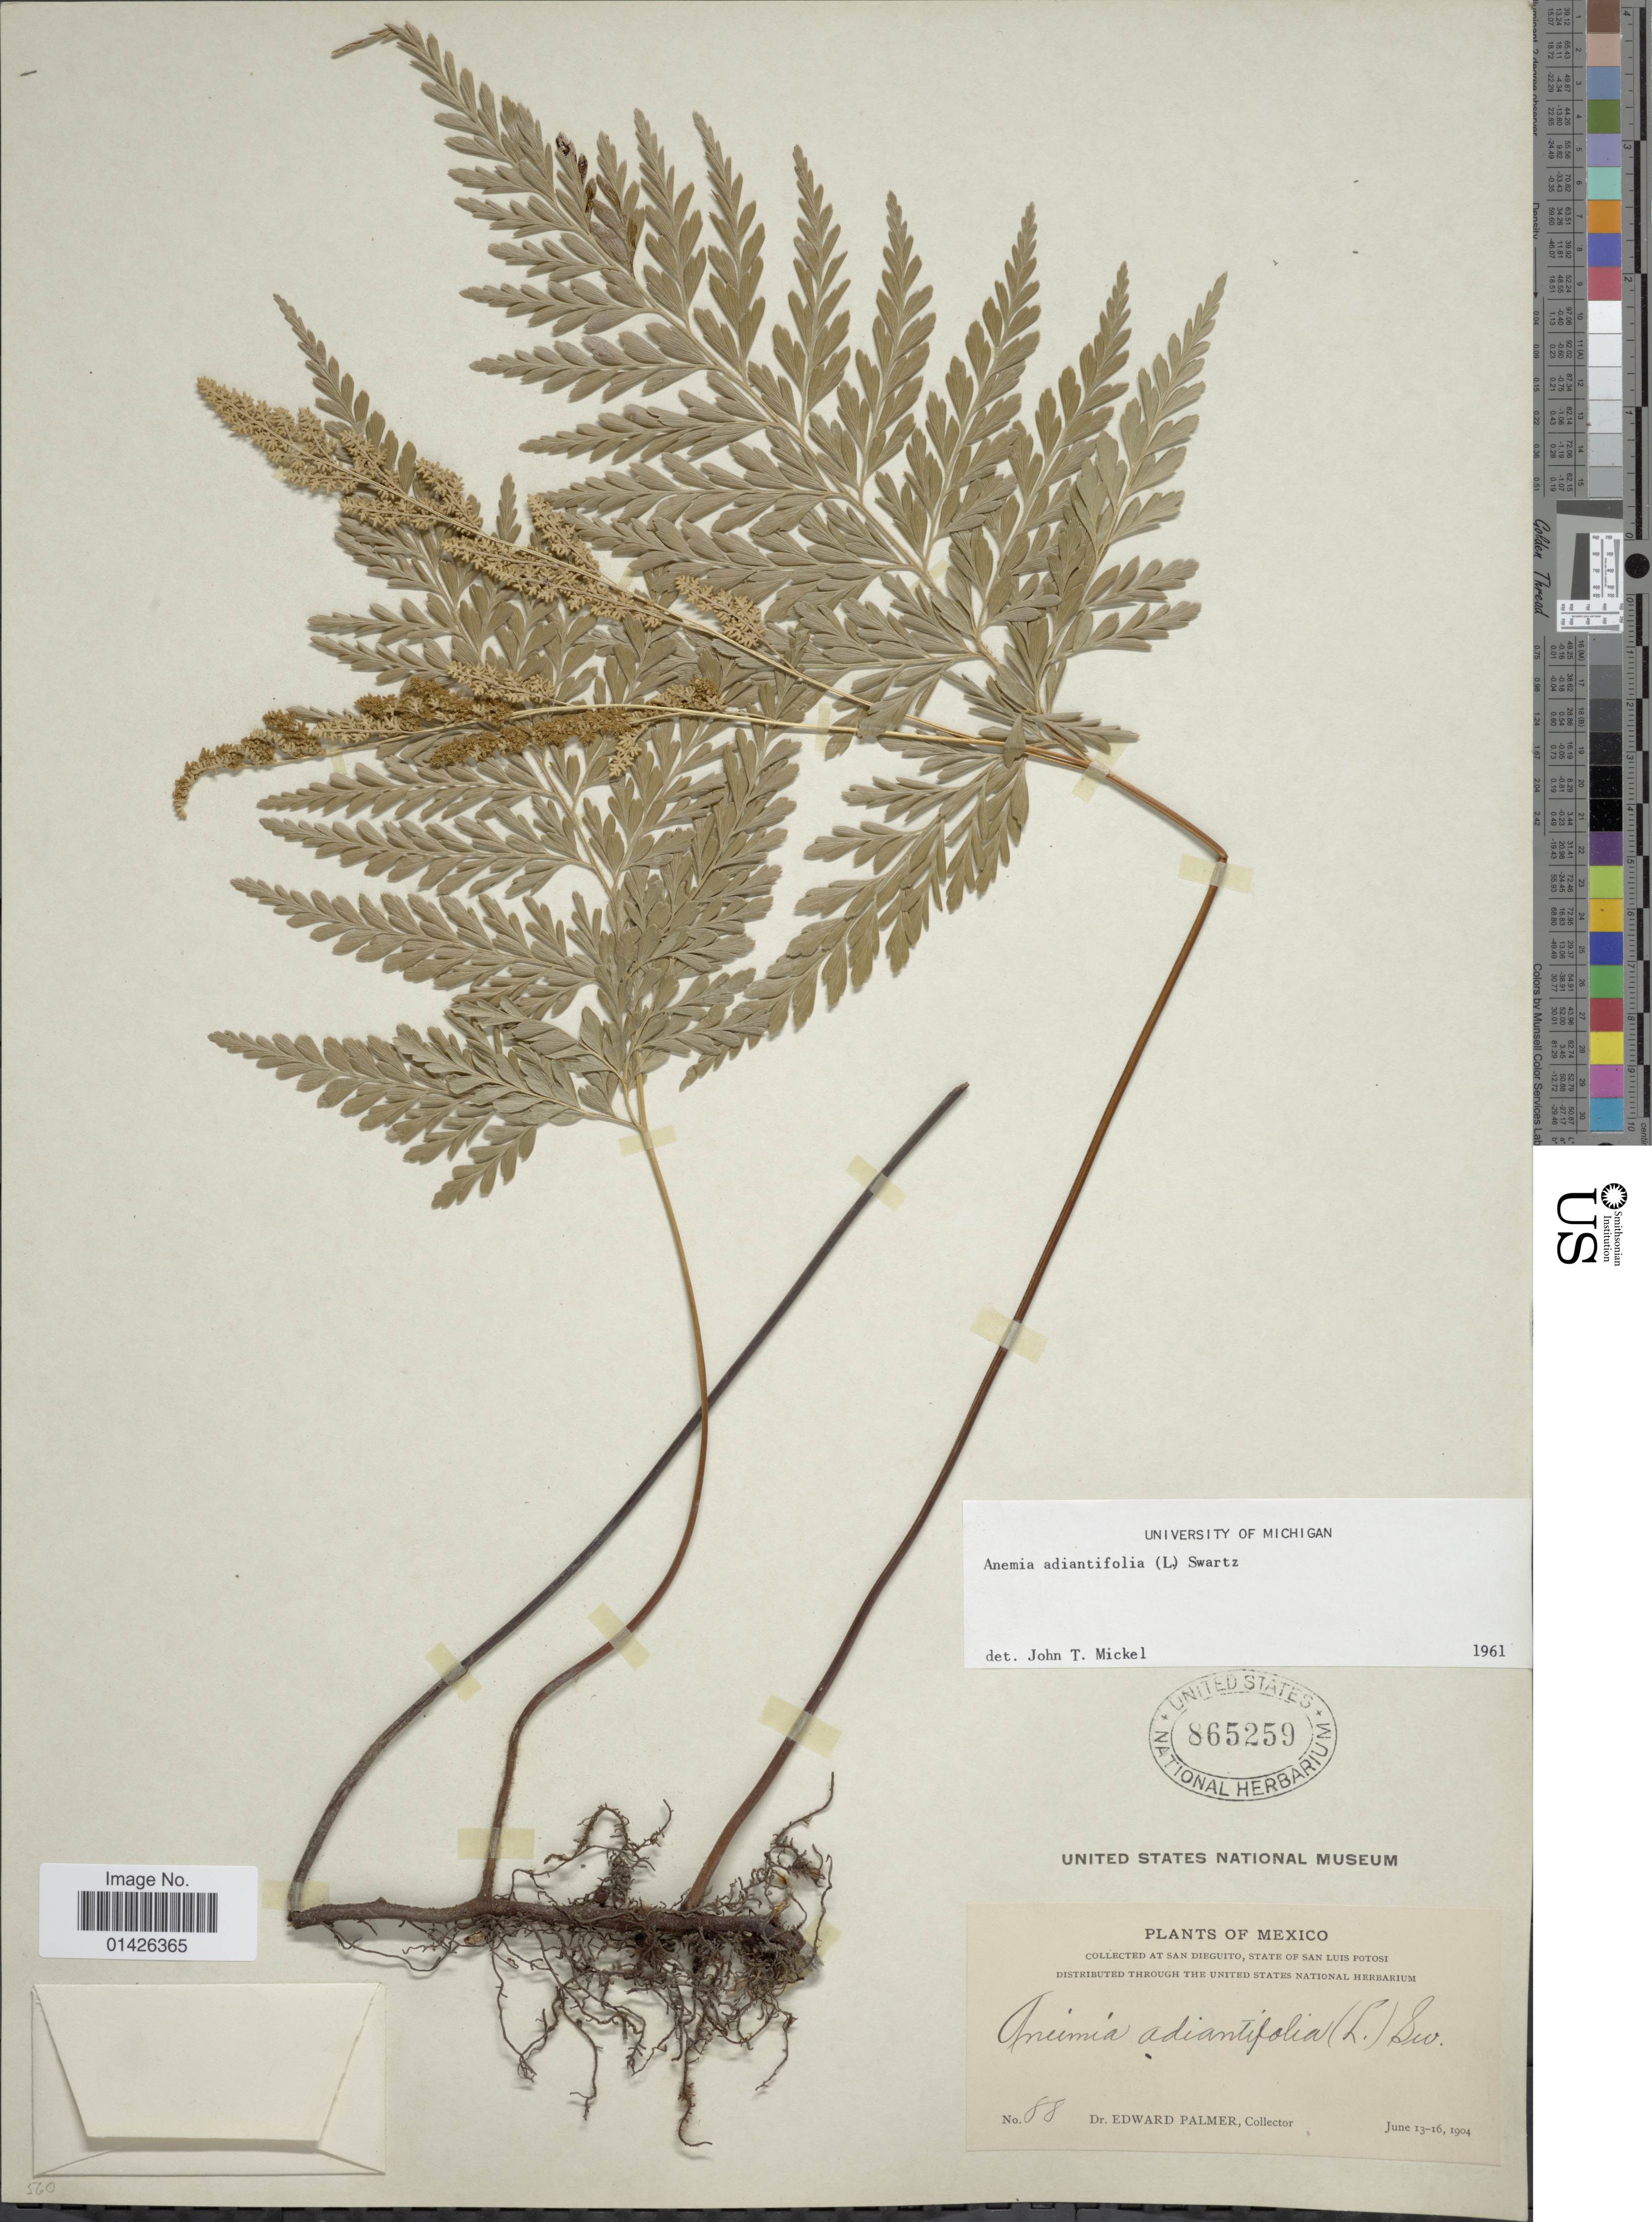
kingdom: Plantae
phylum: Tracheophyta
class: Polypodiopsida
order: Schizaeales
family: Anemiaceae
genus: Anemia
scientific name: Anemia adiantifolia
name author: (L.) Sw.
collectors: E. Palmer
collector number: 88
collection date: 1904-06-13/1904-06-16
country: Mexico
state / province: San Luis Potosí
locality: At San Dieguito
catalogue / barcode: US 865259